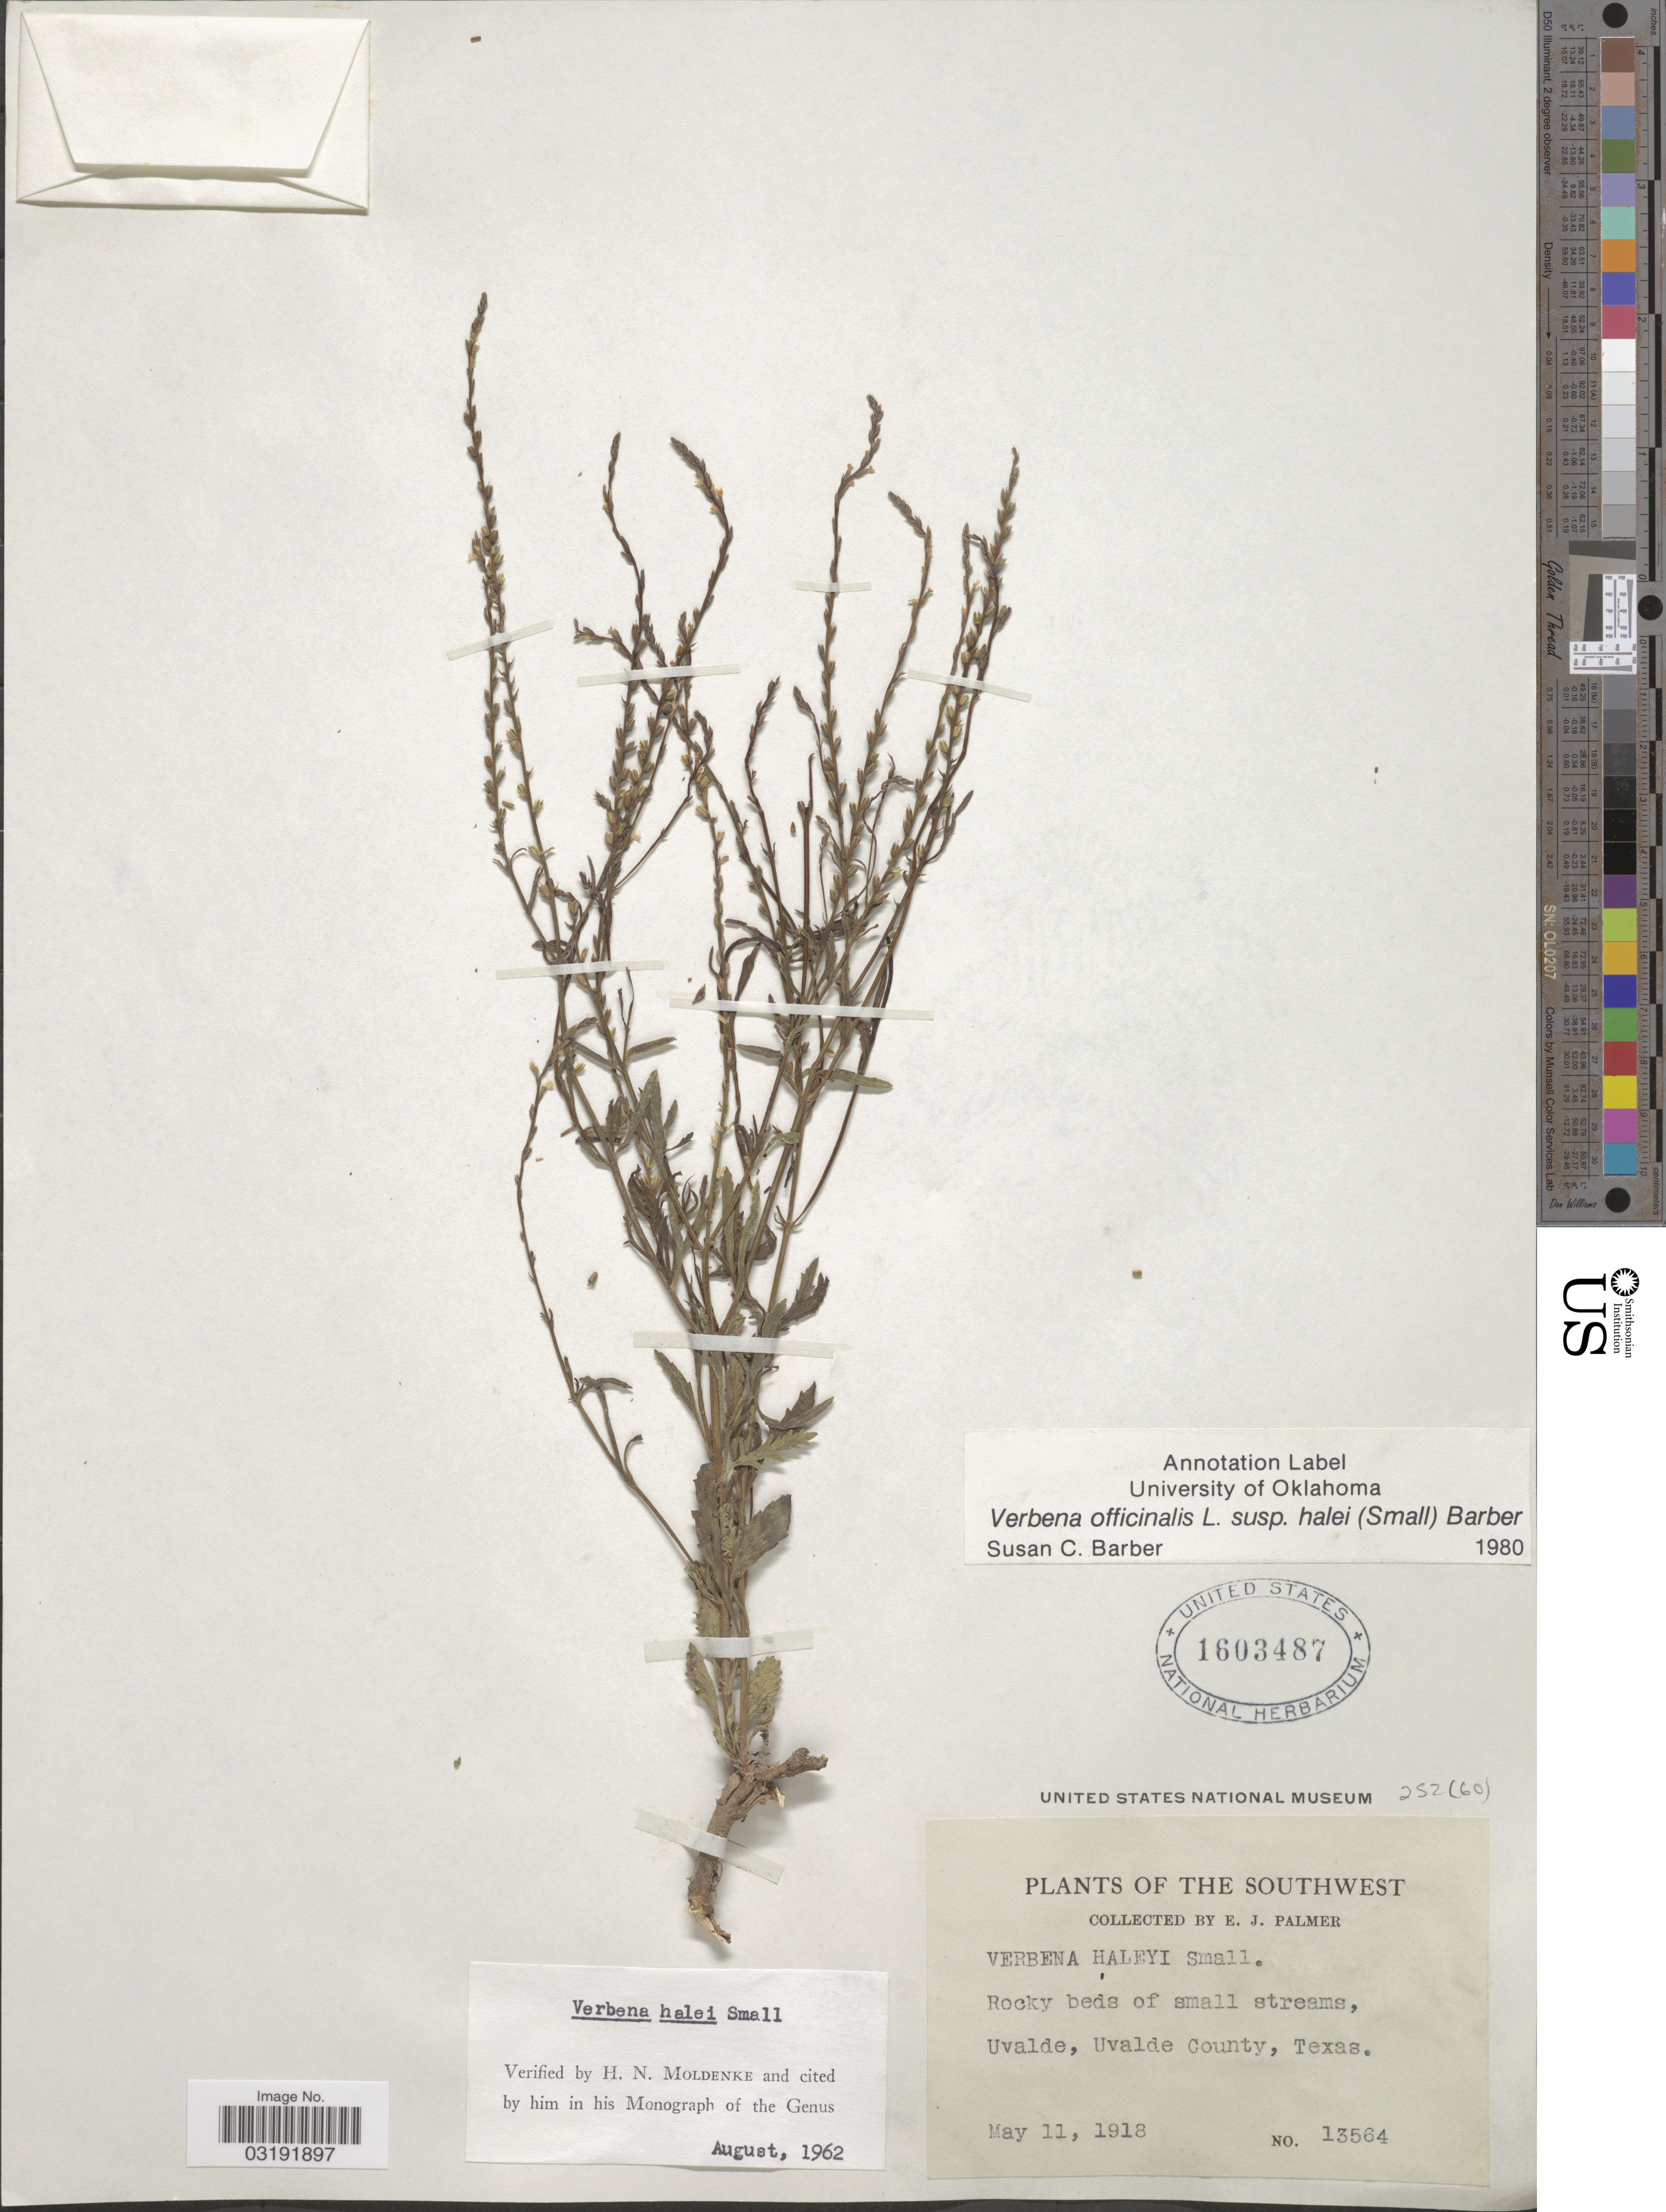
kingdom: Plantae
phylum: Tracheophyta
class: Magnoliopsida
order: Lamiales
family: Verbenaceae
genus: Verbena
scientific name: Verbena officinalis subsp. halei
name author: L.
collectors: E. J. Palmer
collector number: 13564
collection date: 1918-05-11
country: United States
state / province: Texas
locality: The Southwest. Rocky beds of small streams, Uvalde, Uvalde County.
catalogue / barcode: US 1603487